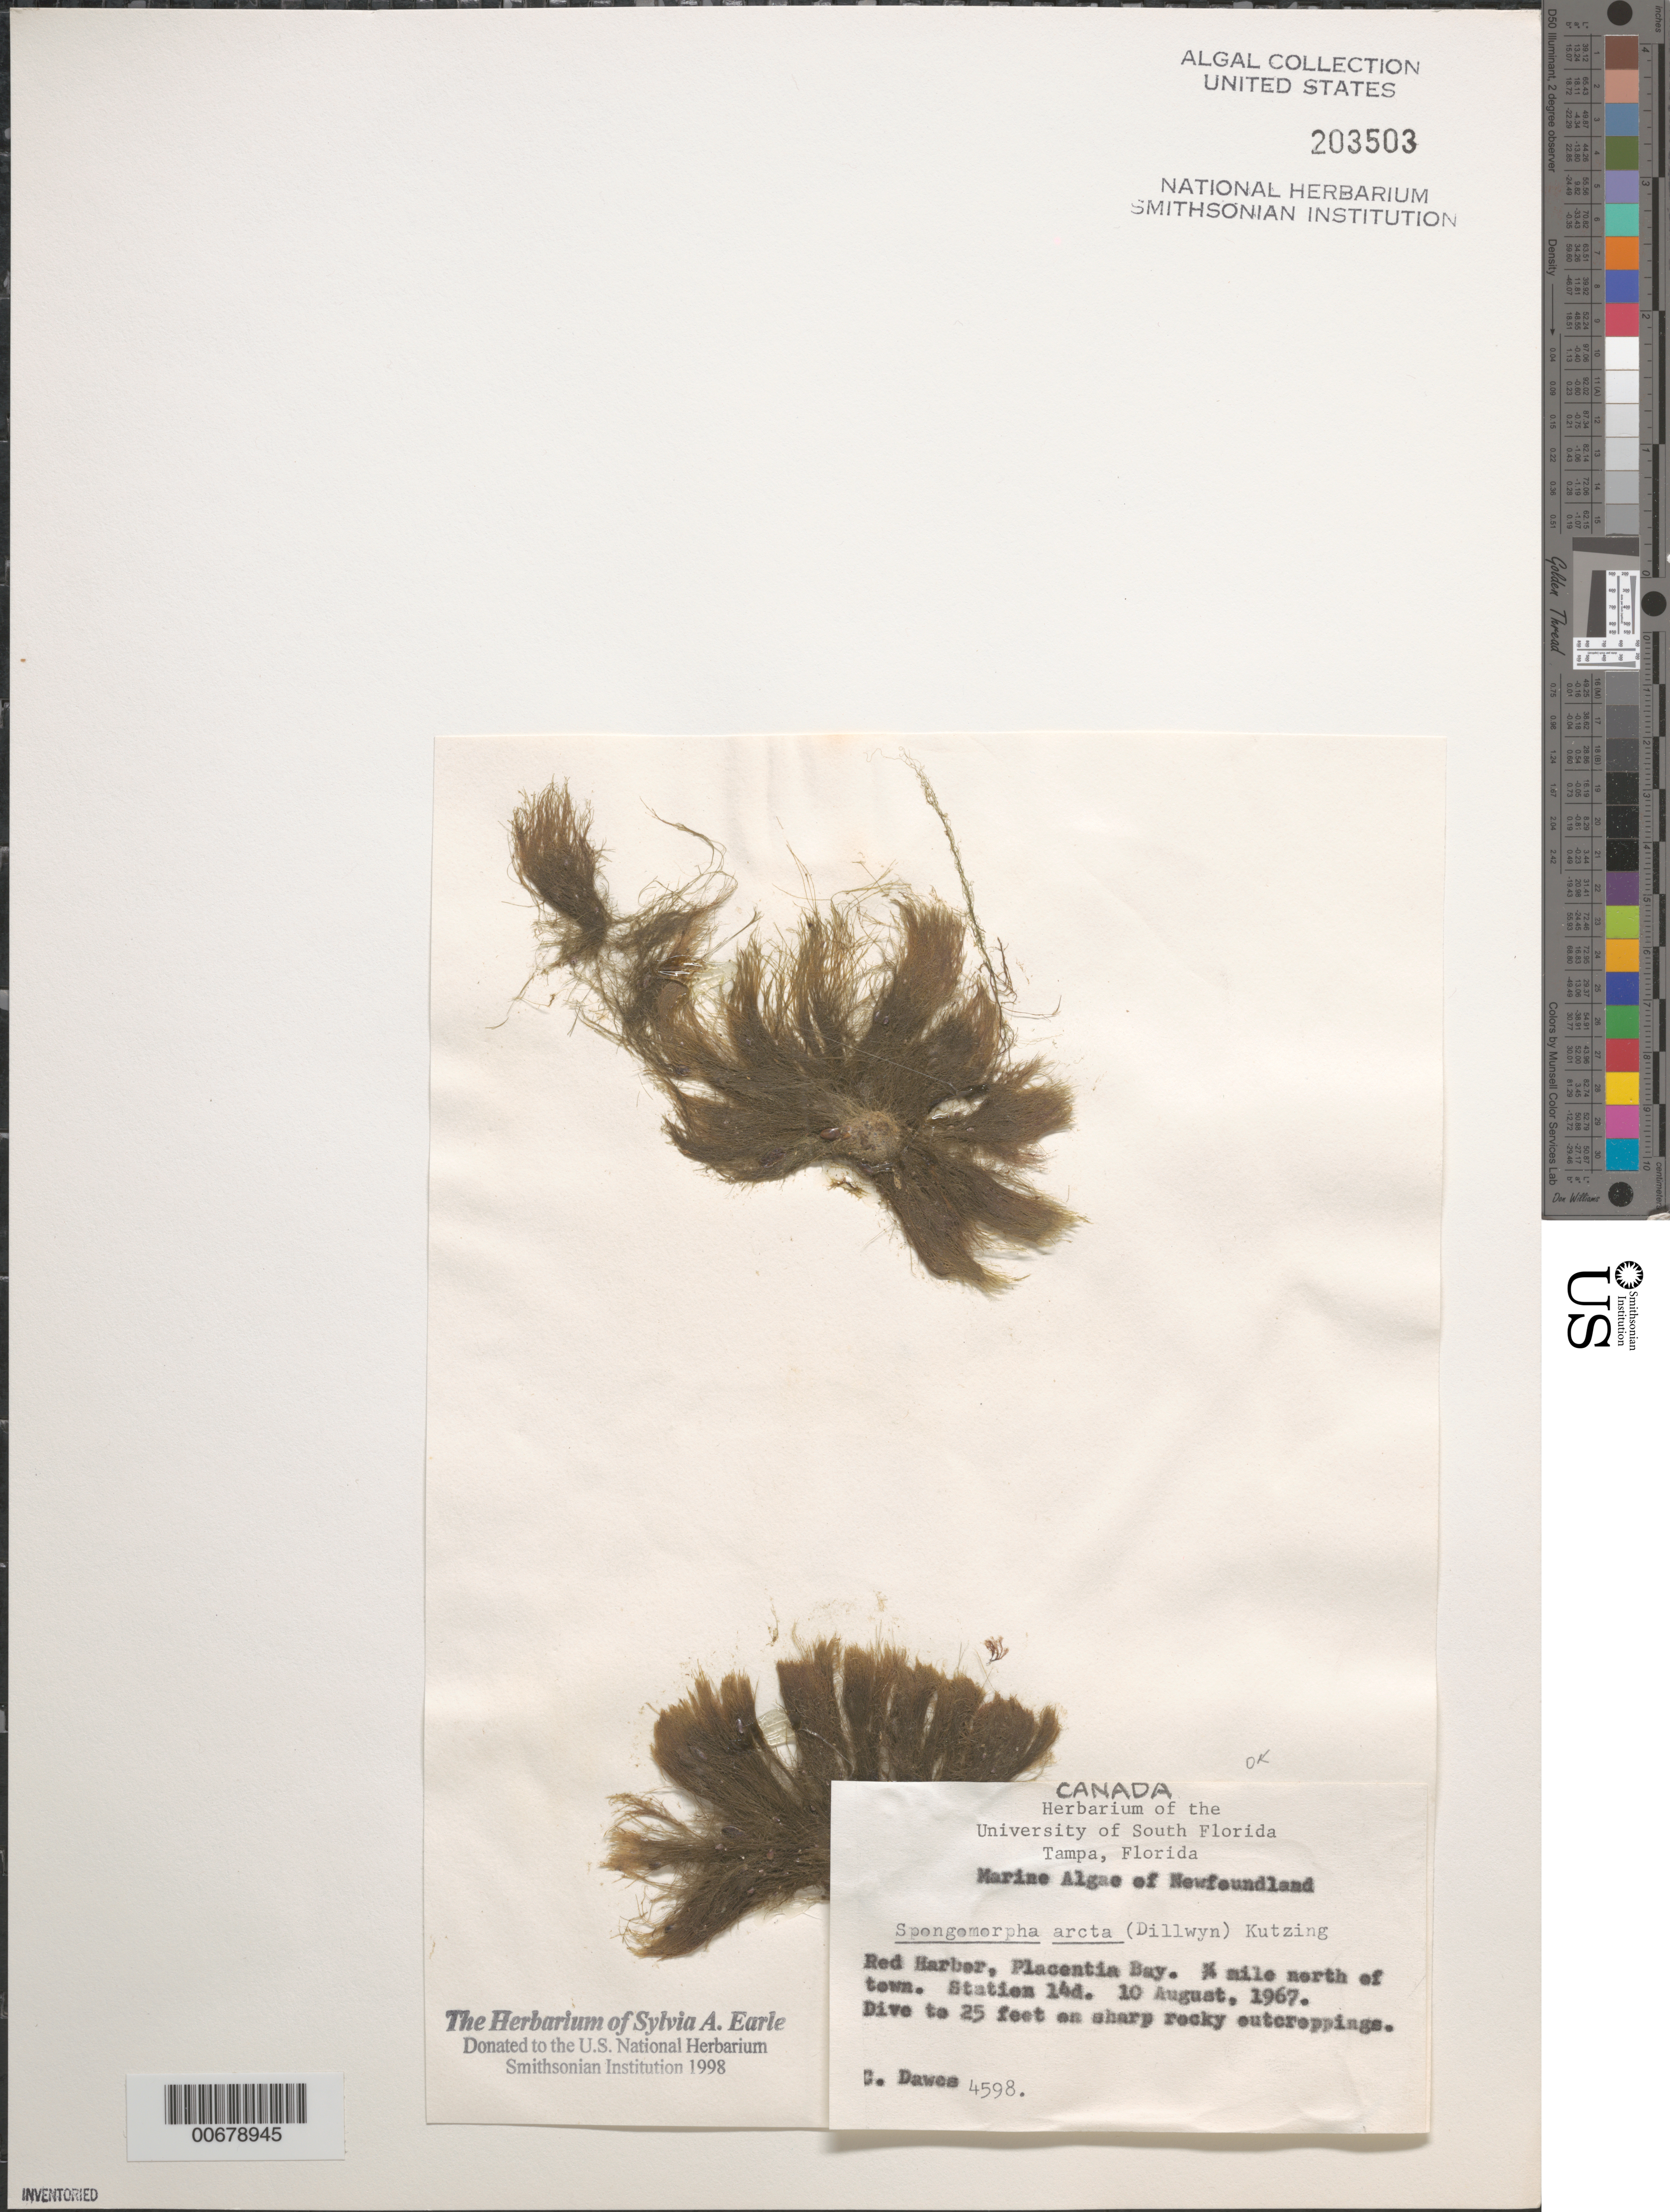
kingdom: Plantae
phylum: Chlorophyta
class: Ulvophyceae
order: Ulotrichales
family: Ulotrichaceae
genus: Acrosiphonia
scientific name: Acrosiphonia arcta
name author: (Dillwyn) Gain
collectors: C. Dawes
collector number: CJD 4598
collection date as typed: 10 Aug 1967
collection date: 1967-08-10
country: Canada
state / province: Newfoundland and Labrador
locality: Red Harbor, Placentia Bay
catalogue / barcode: US 203503